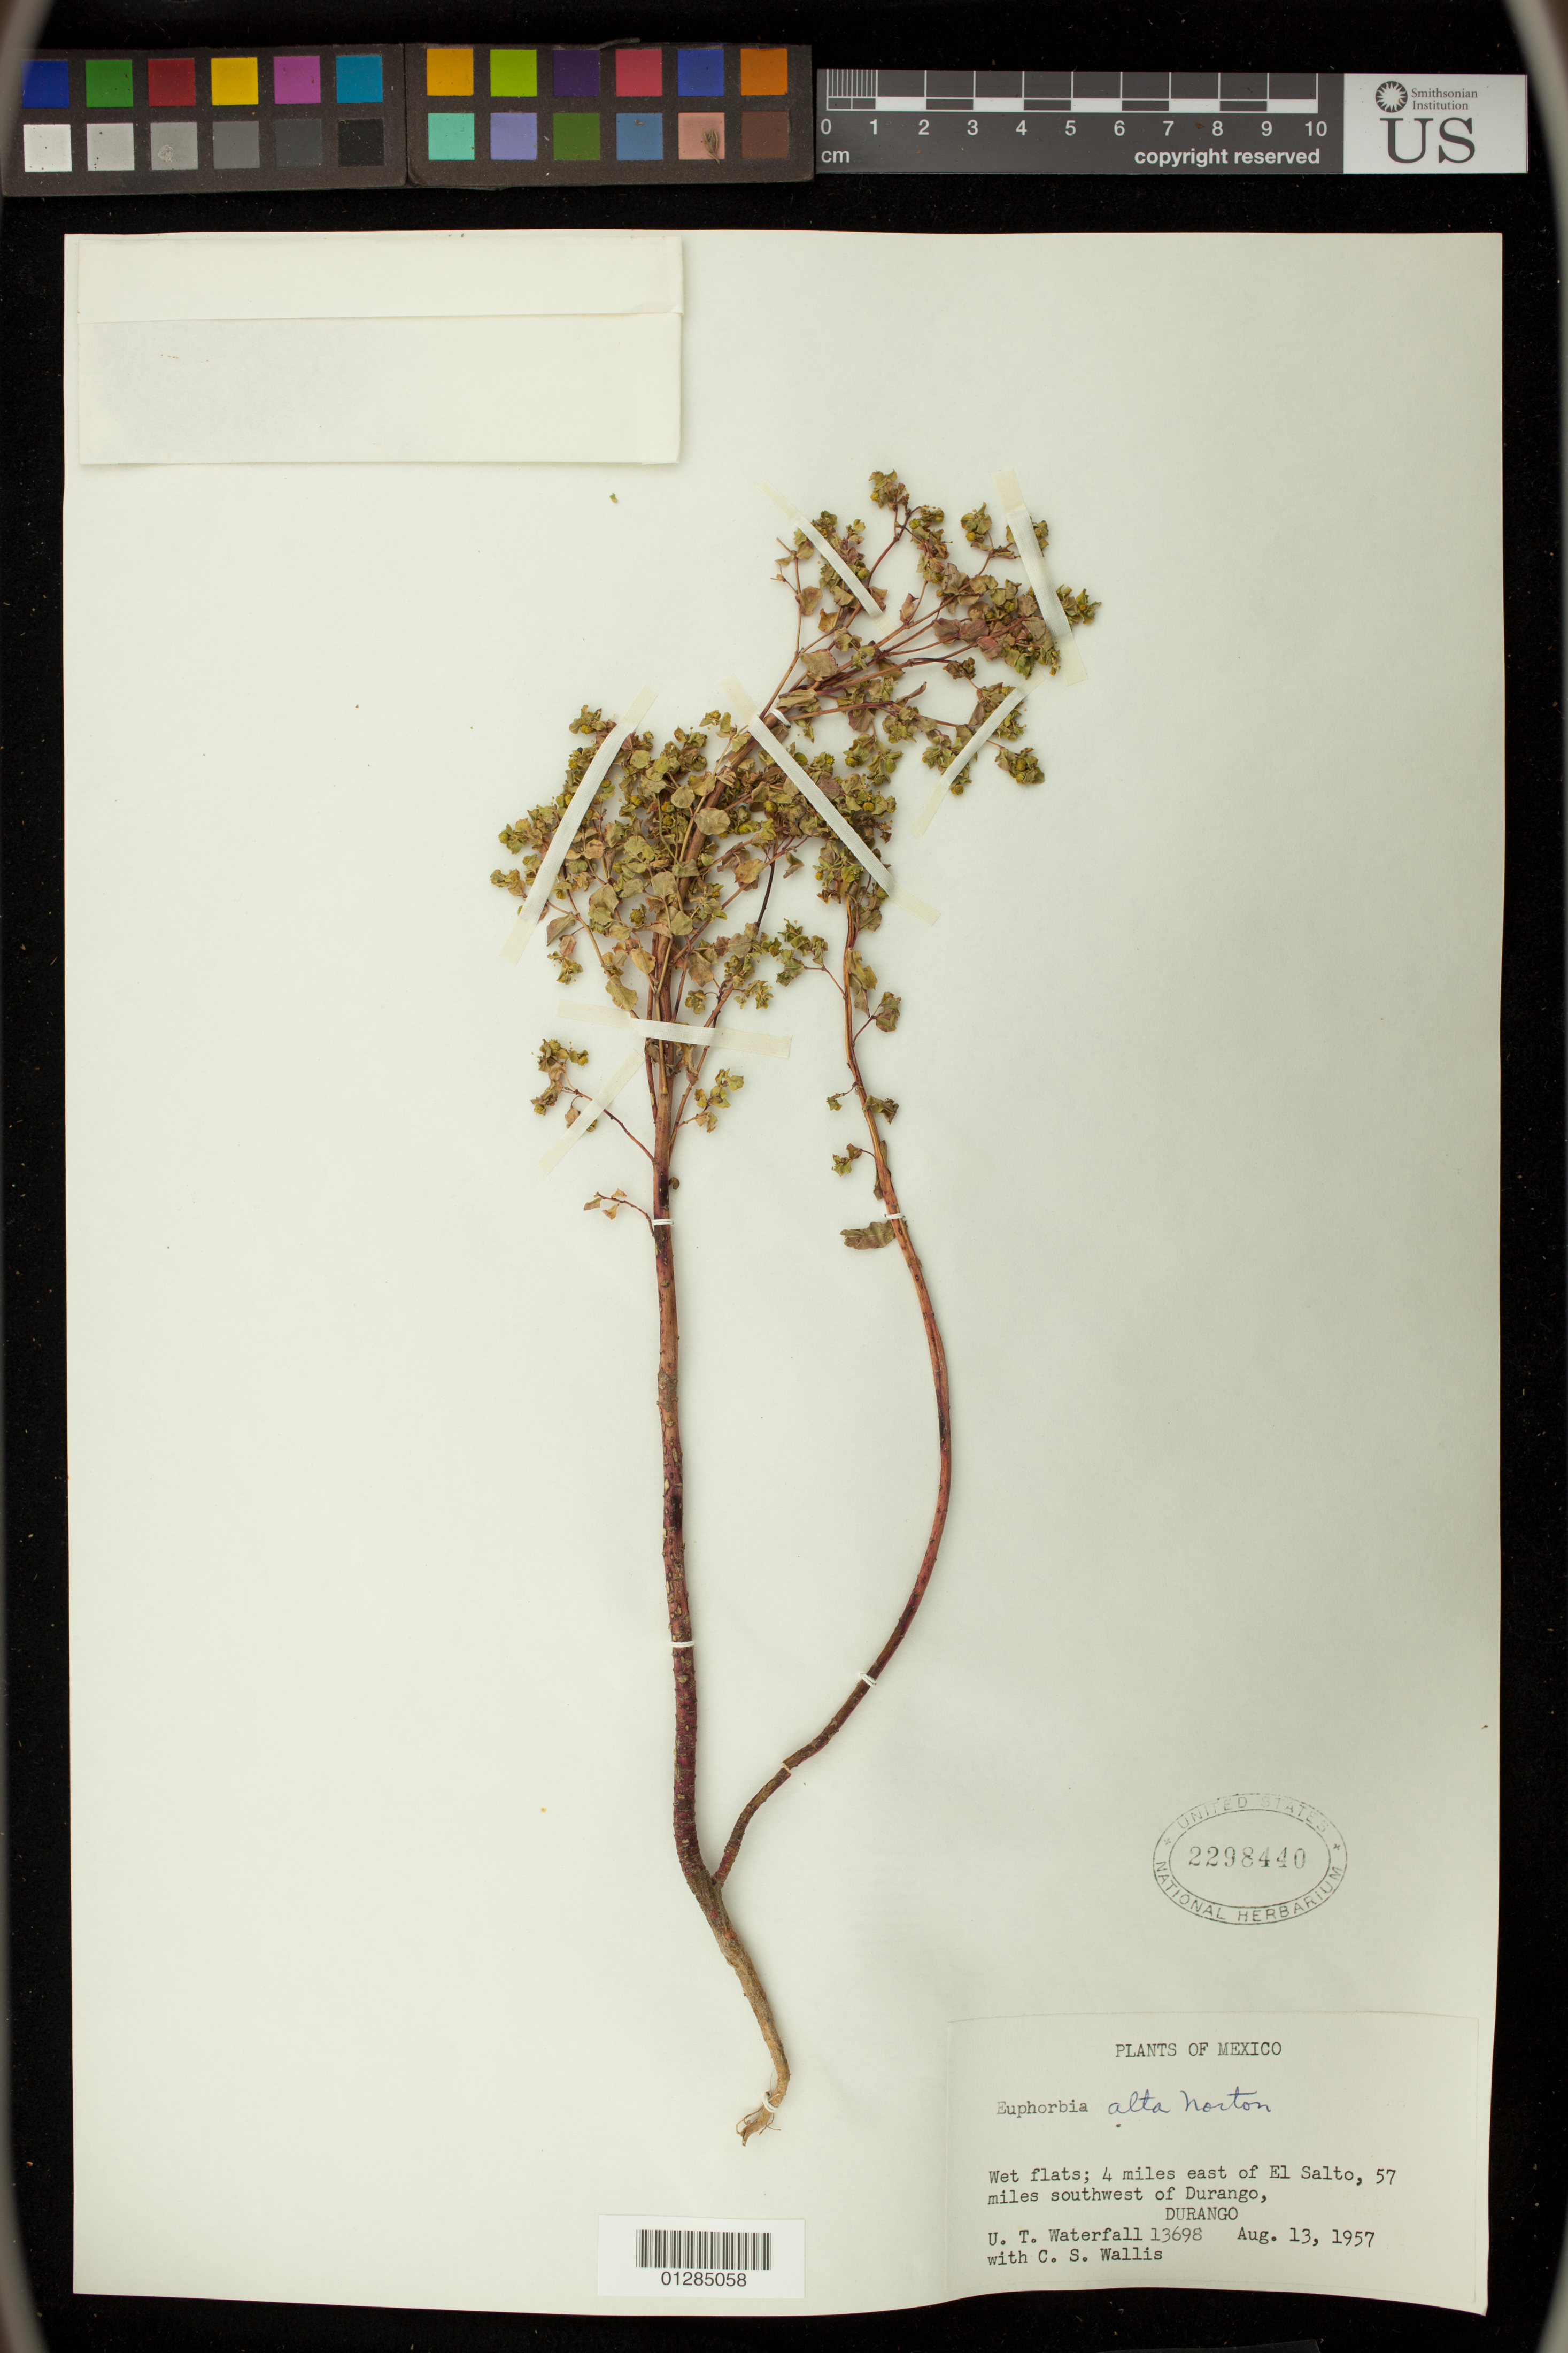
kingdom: Plantae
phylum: Tracheophyta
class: Magnoliopsida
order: Malpighiales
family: Euphorbiaceae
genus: Euphorbia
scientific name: Euphorbia alta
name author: Norton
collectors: U. T. Waterfall & C. S. Wallis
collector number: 13698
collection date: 1957-08-13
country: Mexico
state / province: Durango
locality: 4 miles east of El Salto, 57 miles southwest of Durango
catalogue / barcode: US 2298440